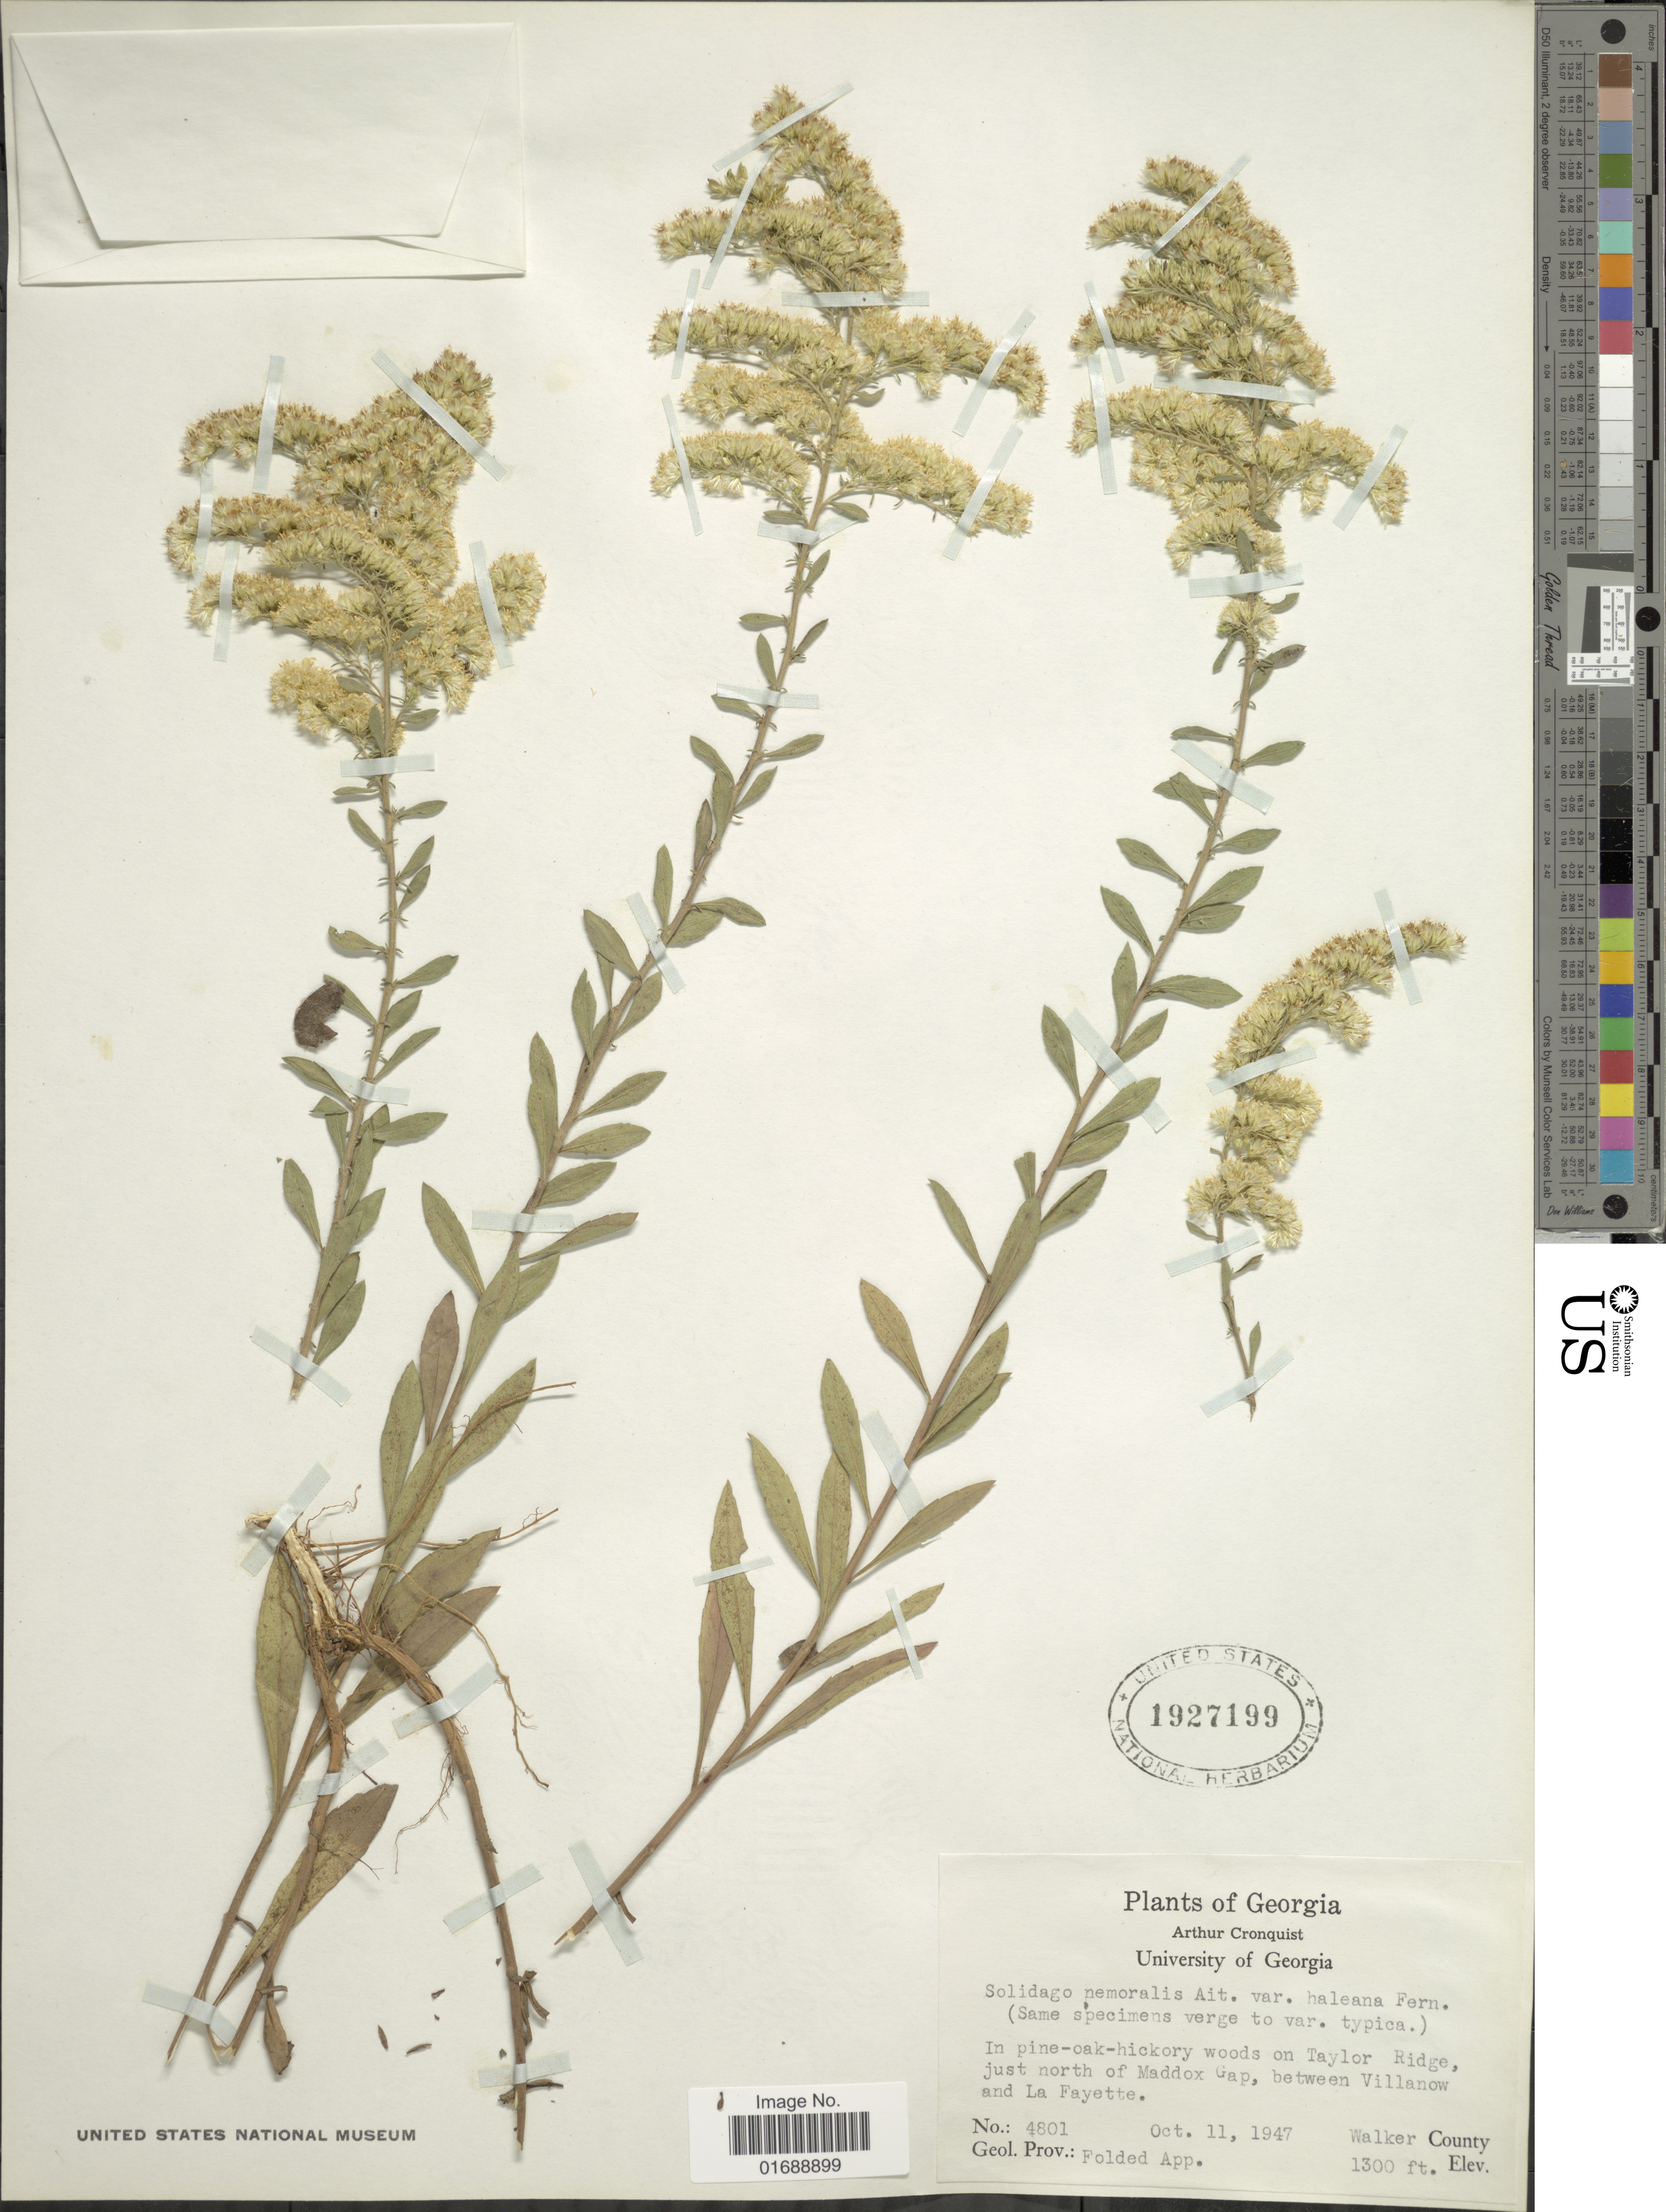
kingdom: Plantae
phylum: Tracheophyta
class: Magnoliopsida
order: Asterales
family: Asteraceae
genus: Solidago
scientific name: Solidago nemoralis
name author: Aiton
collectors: A. J. Cronquist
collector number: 4801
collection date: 1947-10-11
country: United States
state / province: Georgia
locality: In pine-oak-hickory woods on Taylor Ridge, just north of Maddox Gap, between Villanow and La Fayette, Walker County, Geol. Prov.: Folded App.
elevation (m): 396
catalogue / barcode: US 1927199